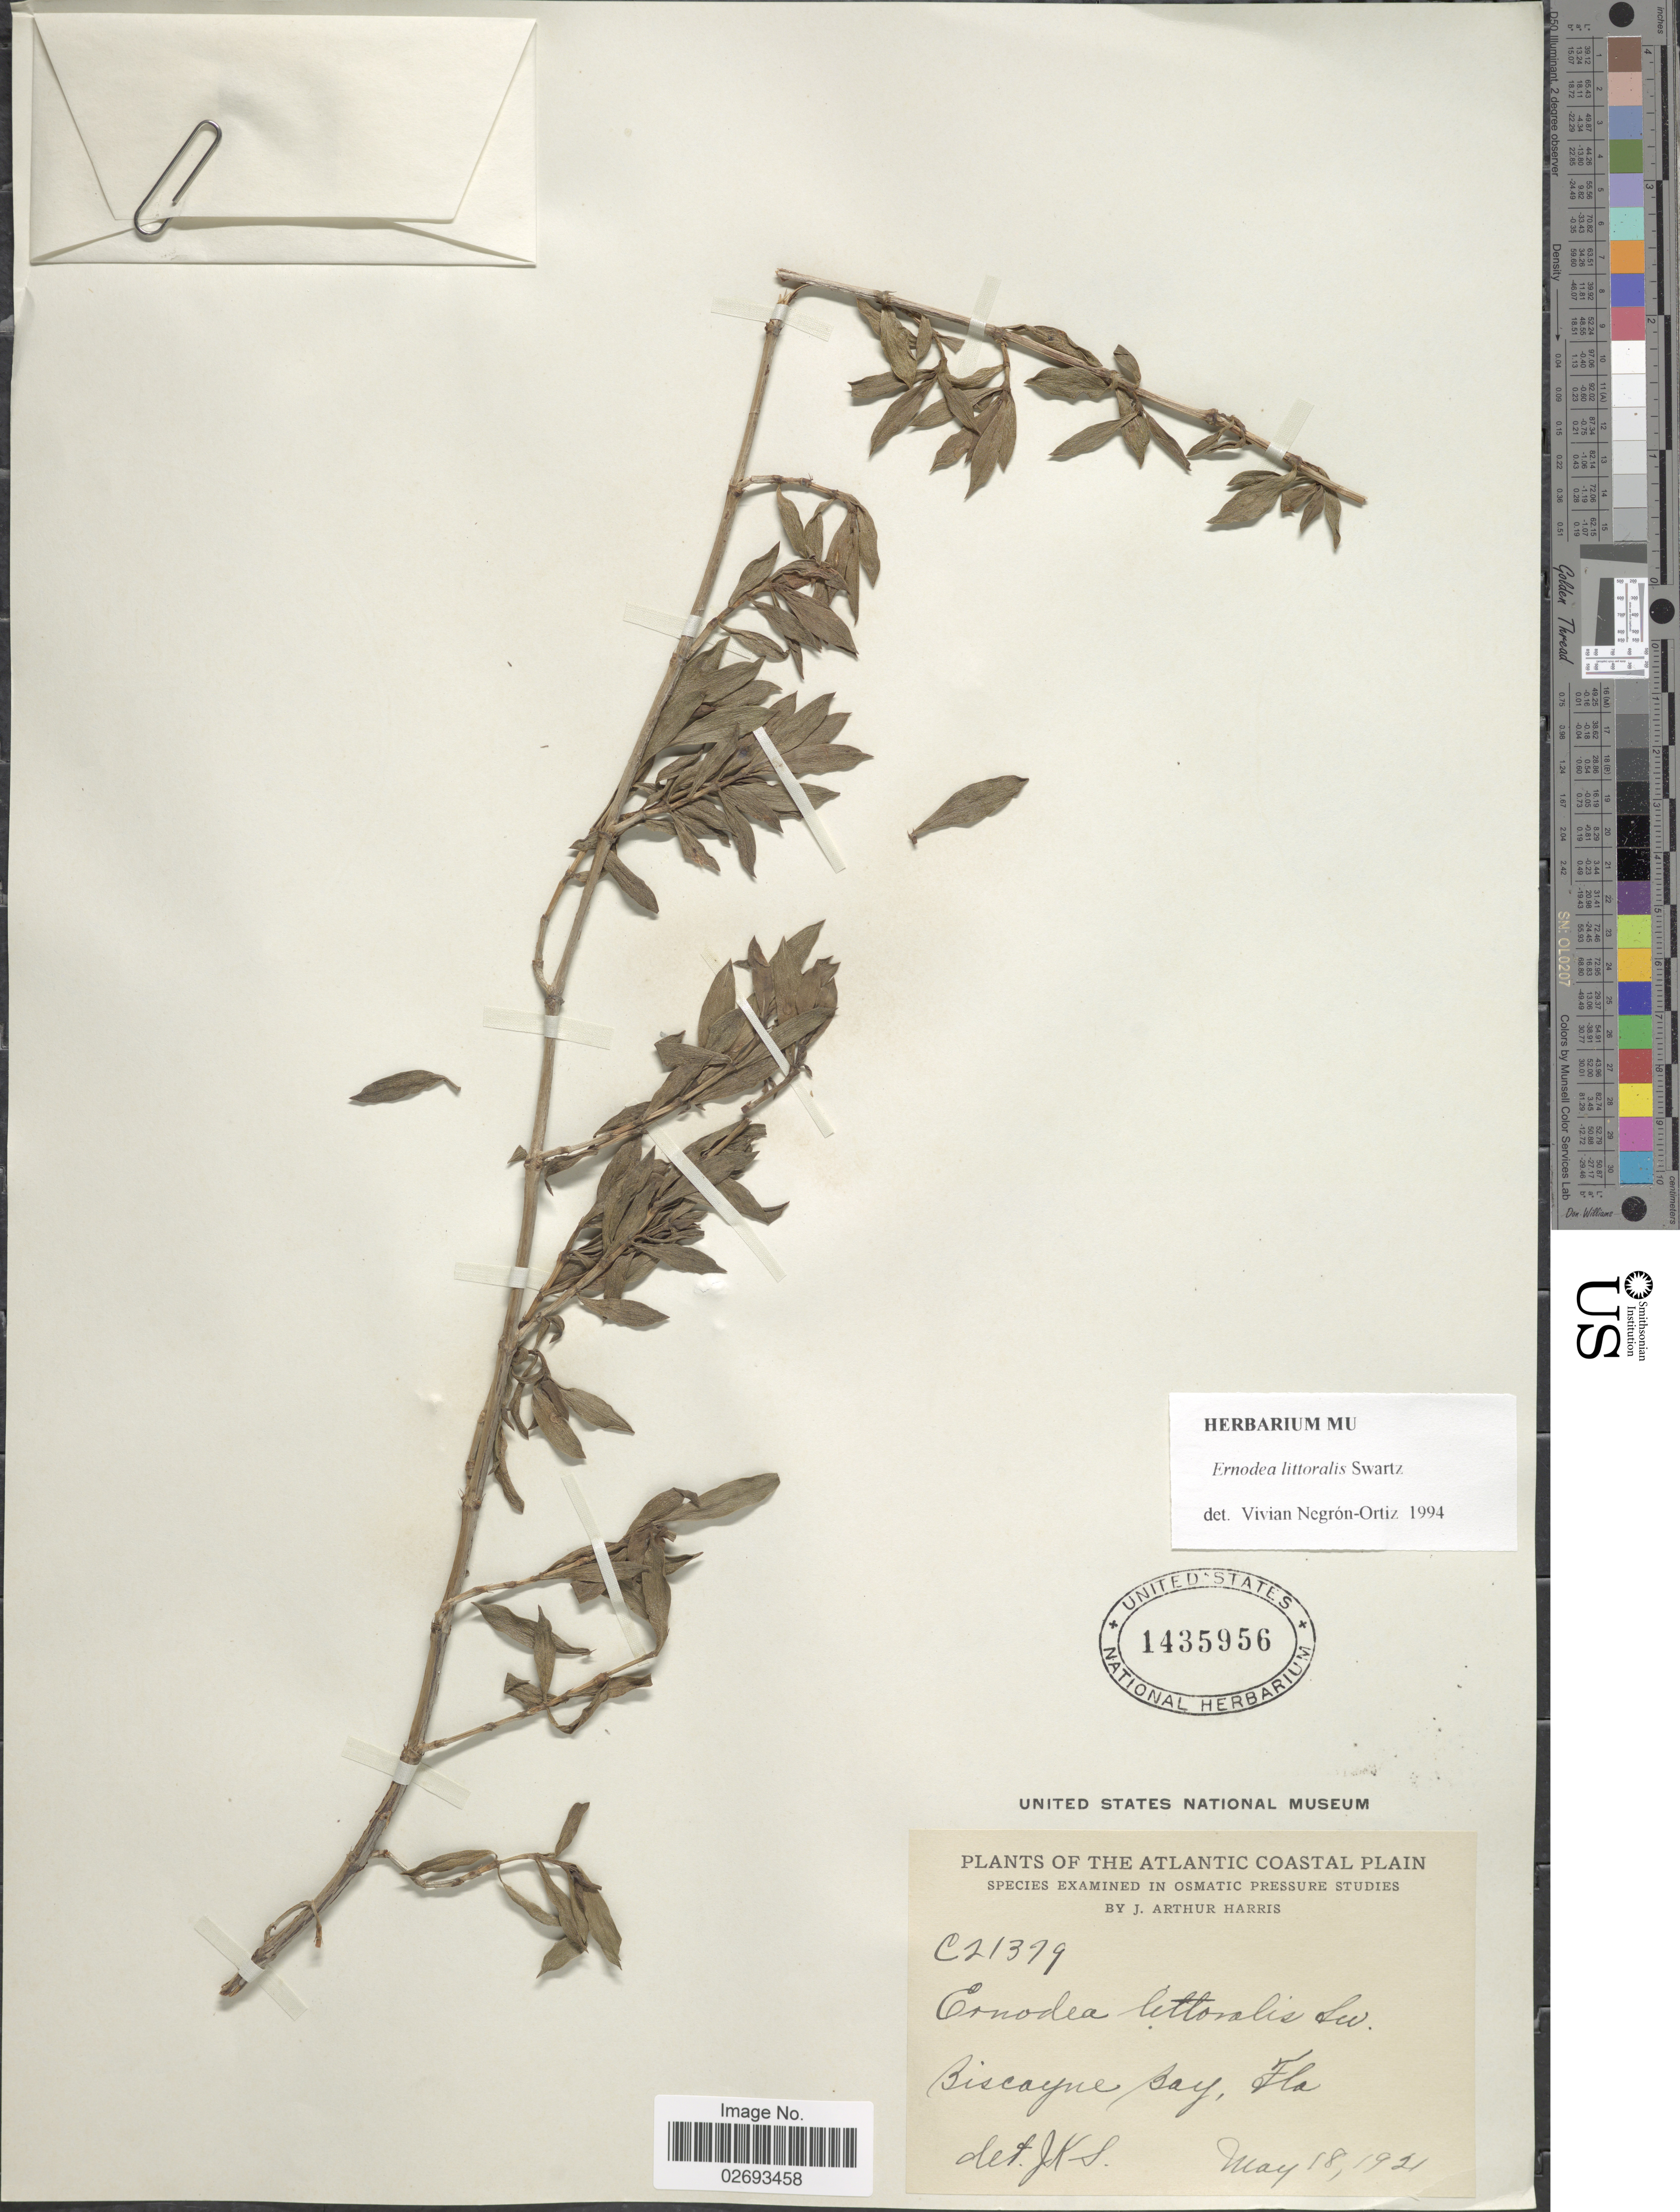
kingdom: Plantae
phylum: Tracheophyta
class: Magnoliopsida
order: Gentianales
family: Rubiaceae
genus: Ernodea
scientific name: Ernodea littoralis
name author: Sw.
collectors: J. A. Harris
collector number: C21379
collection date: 1921-05-18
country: United States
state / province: Florida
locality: Biscayne Bay, Fla. Atlantic Coastal Plain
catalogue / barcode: US 1435956